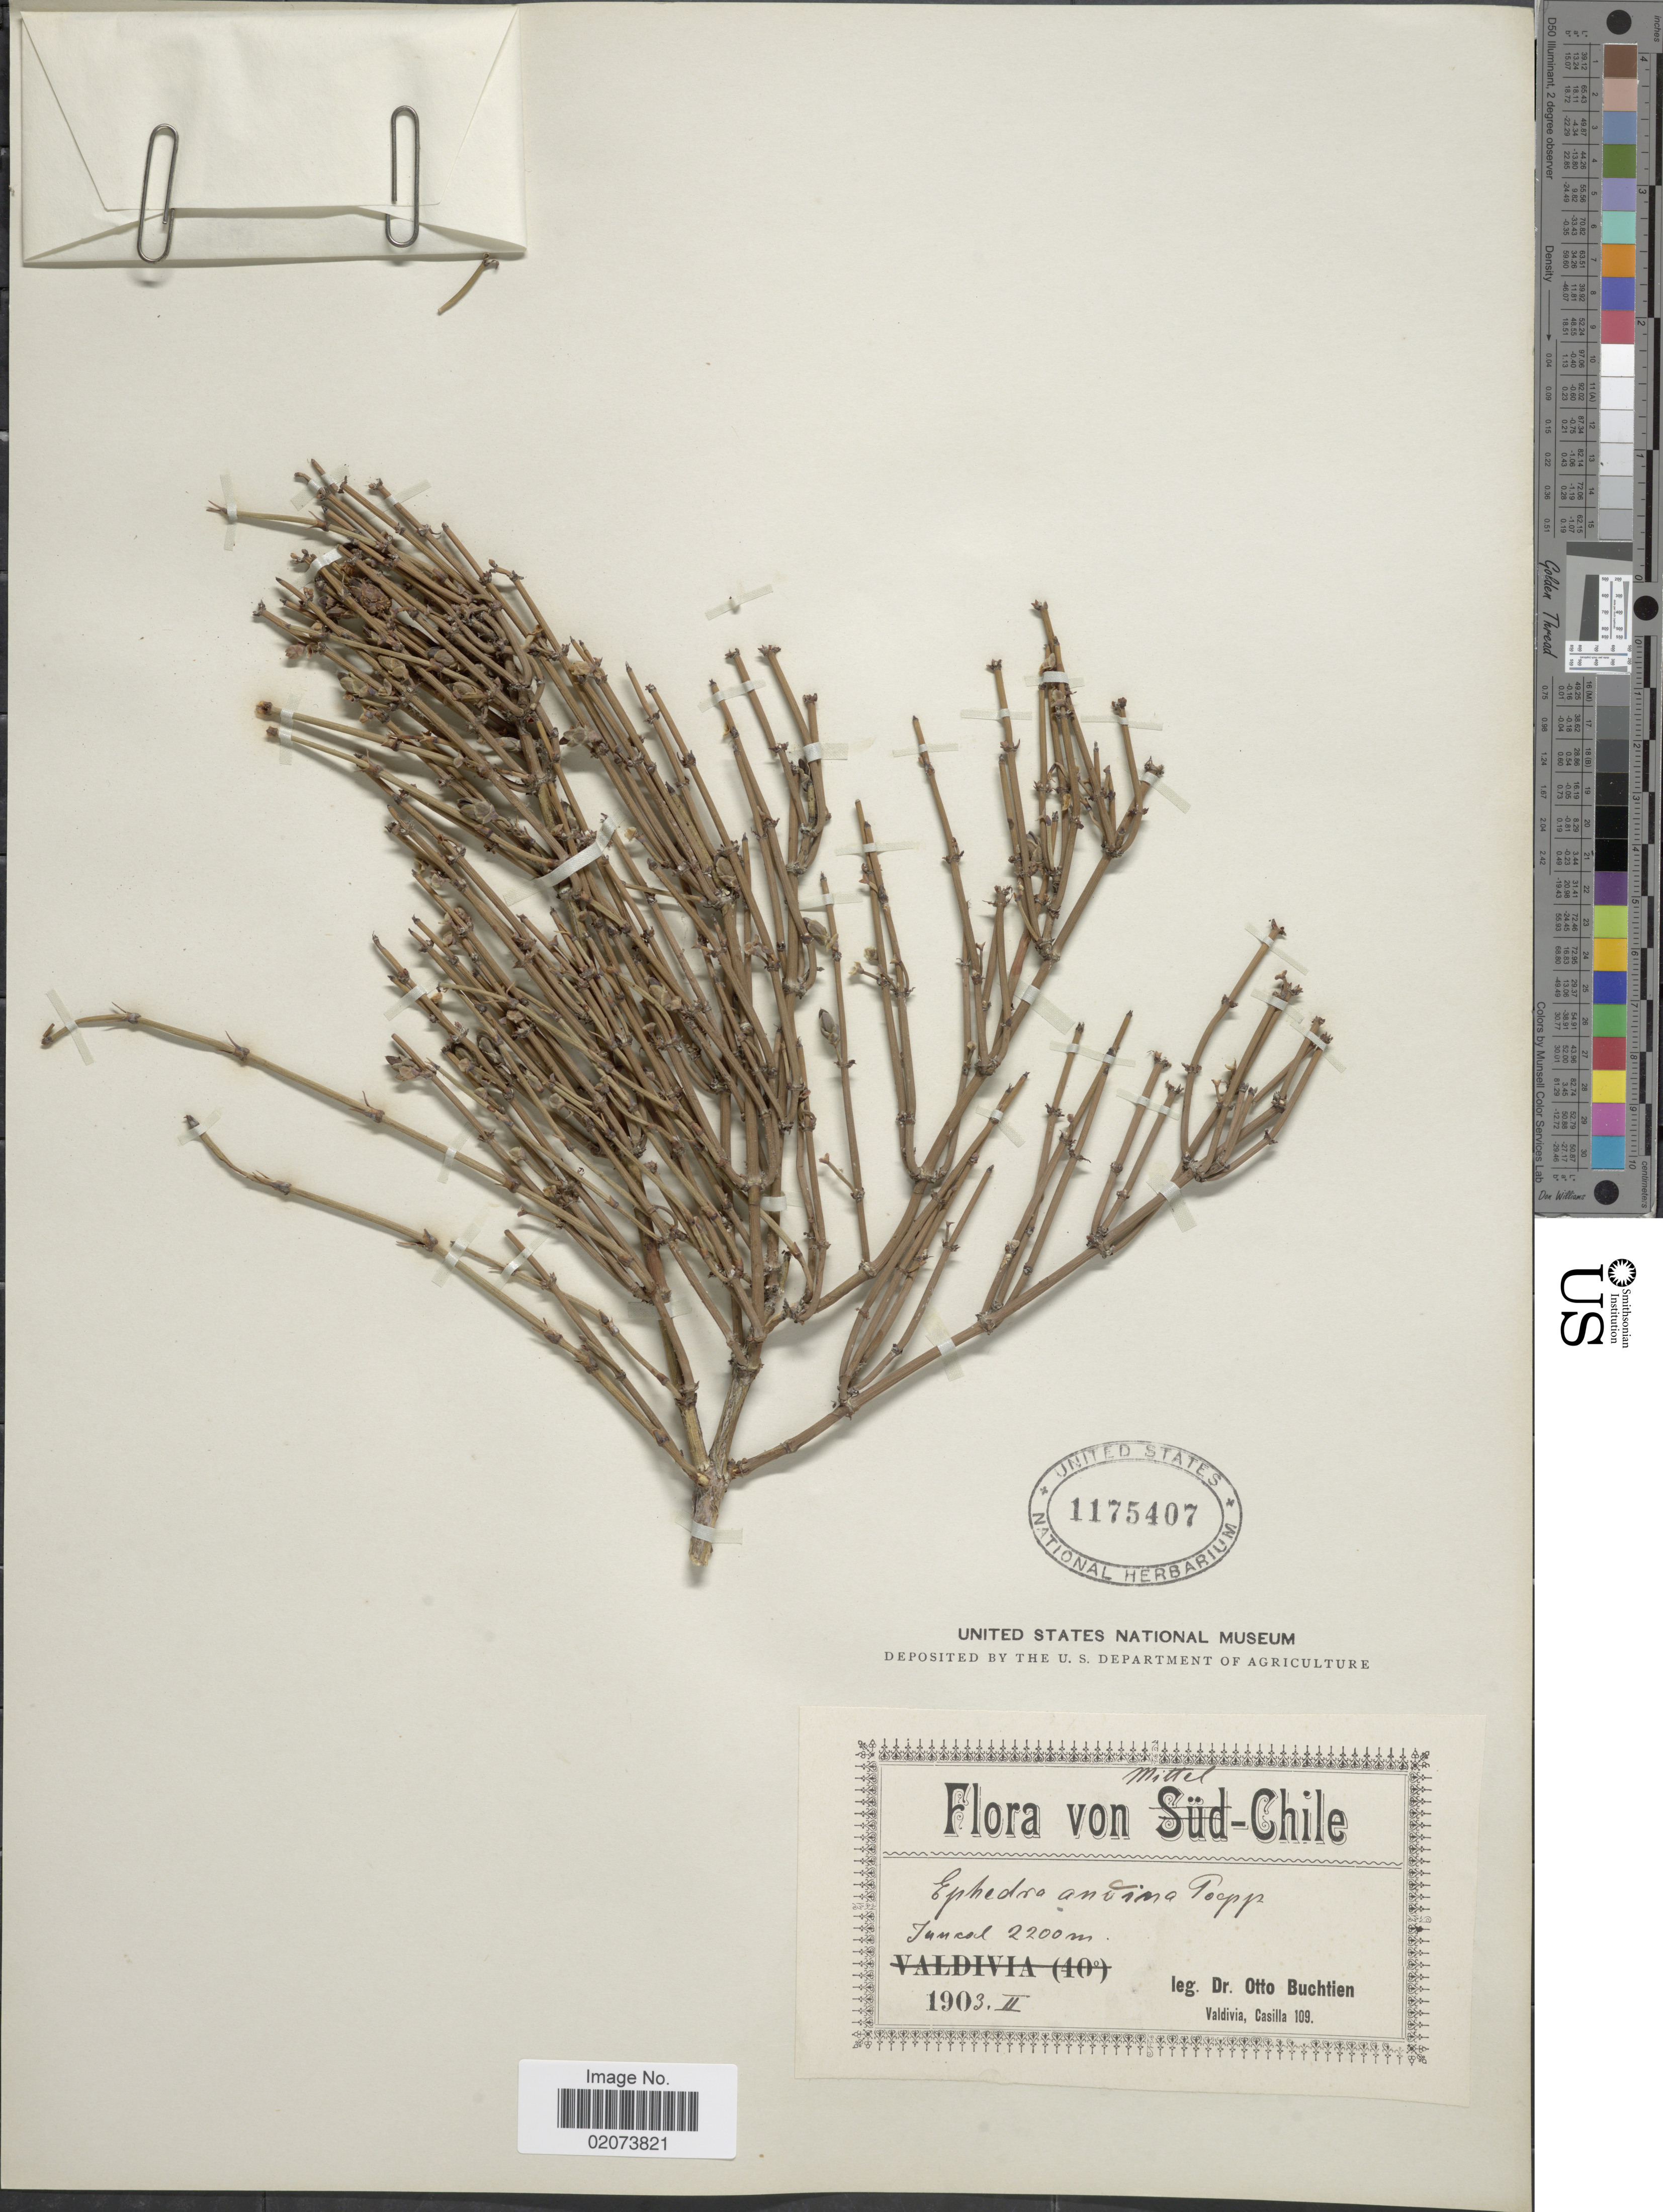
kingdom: Plantae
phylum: Tracheophyta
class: Gnetopsida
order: Ephedrales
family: Ephedraceae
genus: Ephedra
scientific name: Ephedra americana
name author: Humb. & Bonpl. ex Willd.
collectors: O. Buchtien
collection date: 1903-02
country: Chile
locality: Mittel-Chile, Tuncal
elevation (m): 2200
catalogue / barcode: US 1175407